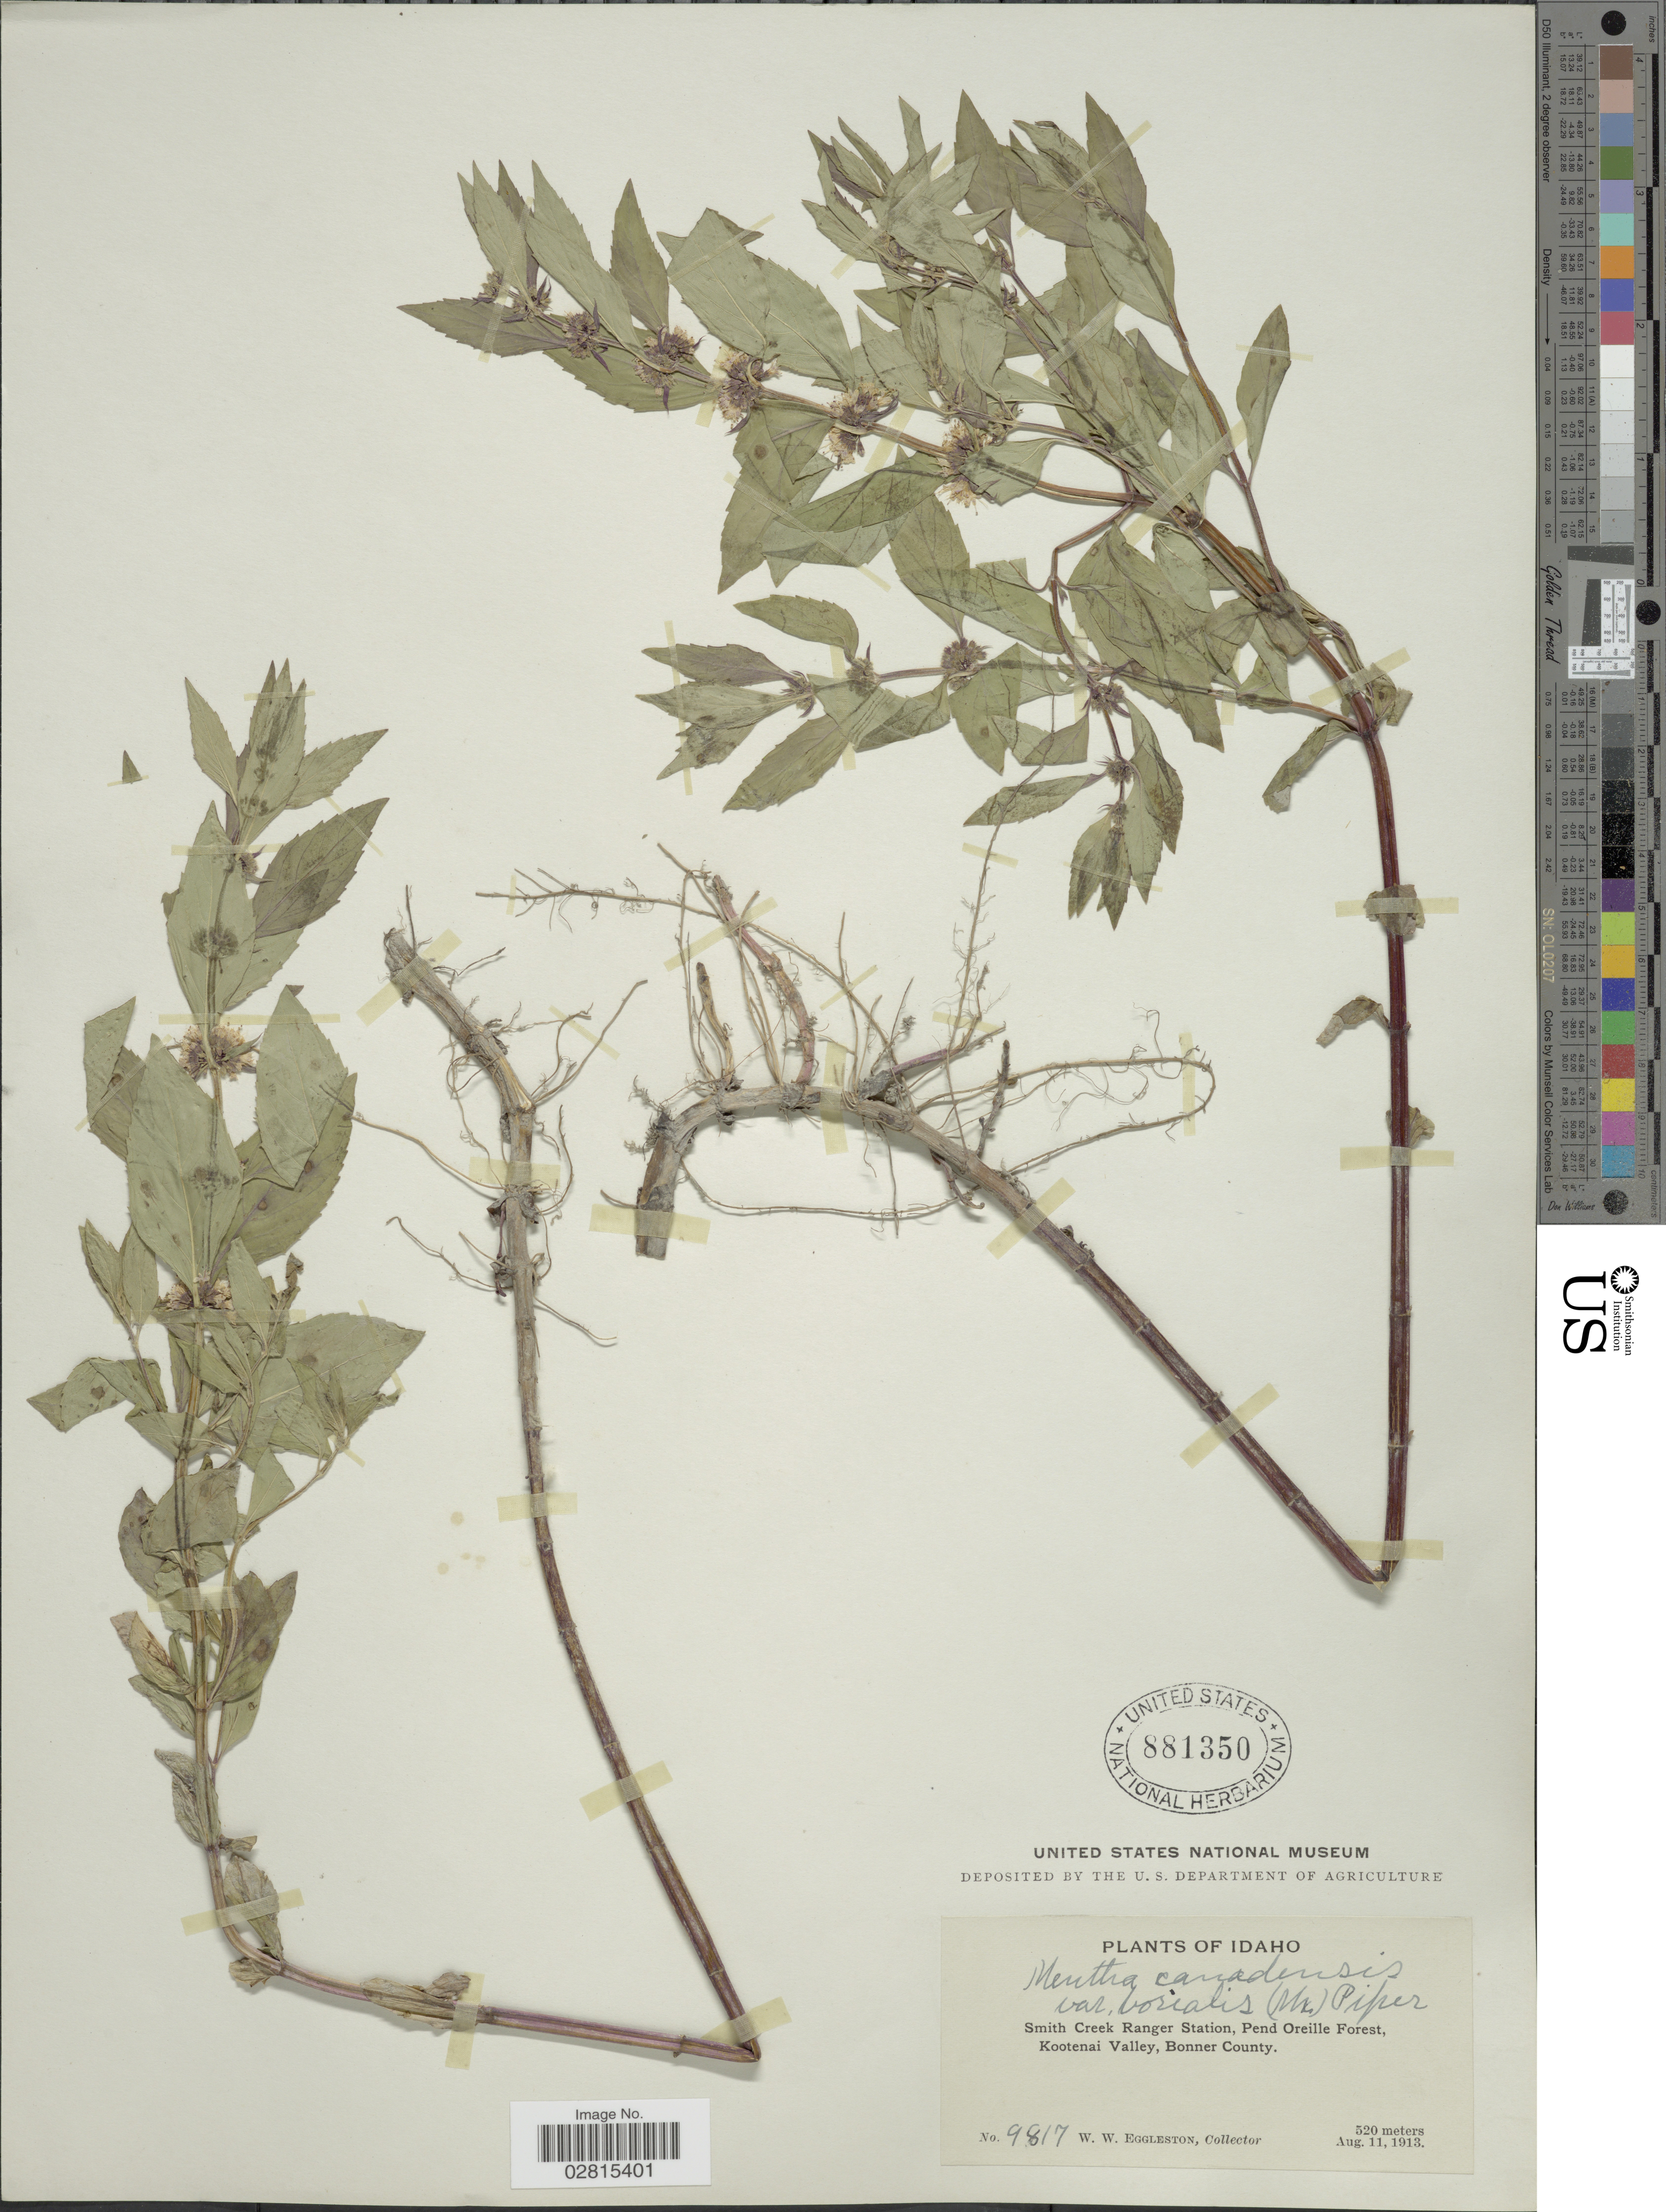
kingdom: Plantae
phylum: Tracheophyta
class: Magnoliopsida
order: Lamiales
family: Lamiaceae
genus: Mentha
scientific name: Mentha canadensis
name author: L.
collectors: W. W. Eggleston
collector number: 9817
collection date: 1913-08-11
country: United States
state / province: Idaho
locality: Smith Creek Ranger Station, Pend Oreille Forest, Kootenai Valley, Bonner County.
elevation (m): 520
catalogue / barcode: US 881350